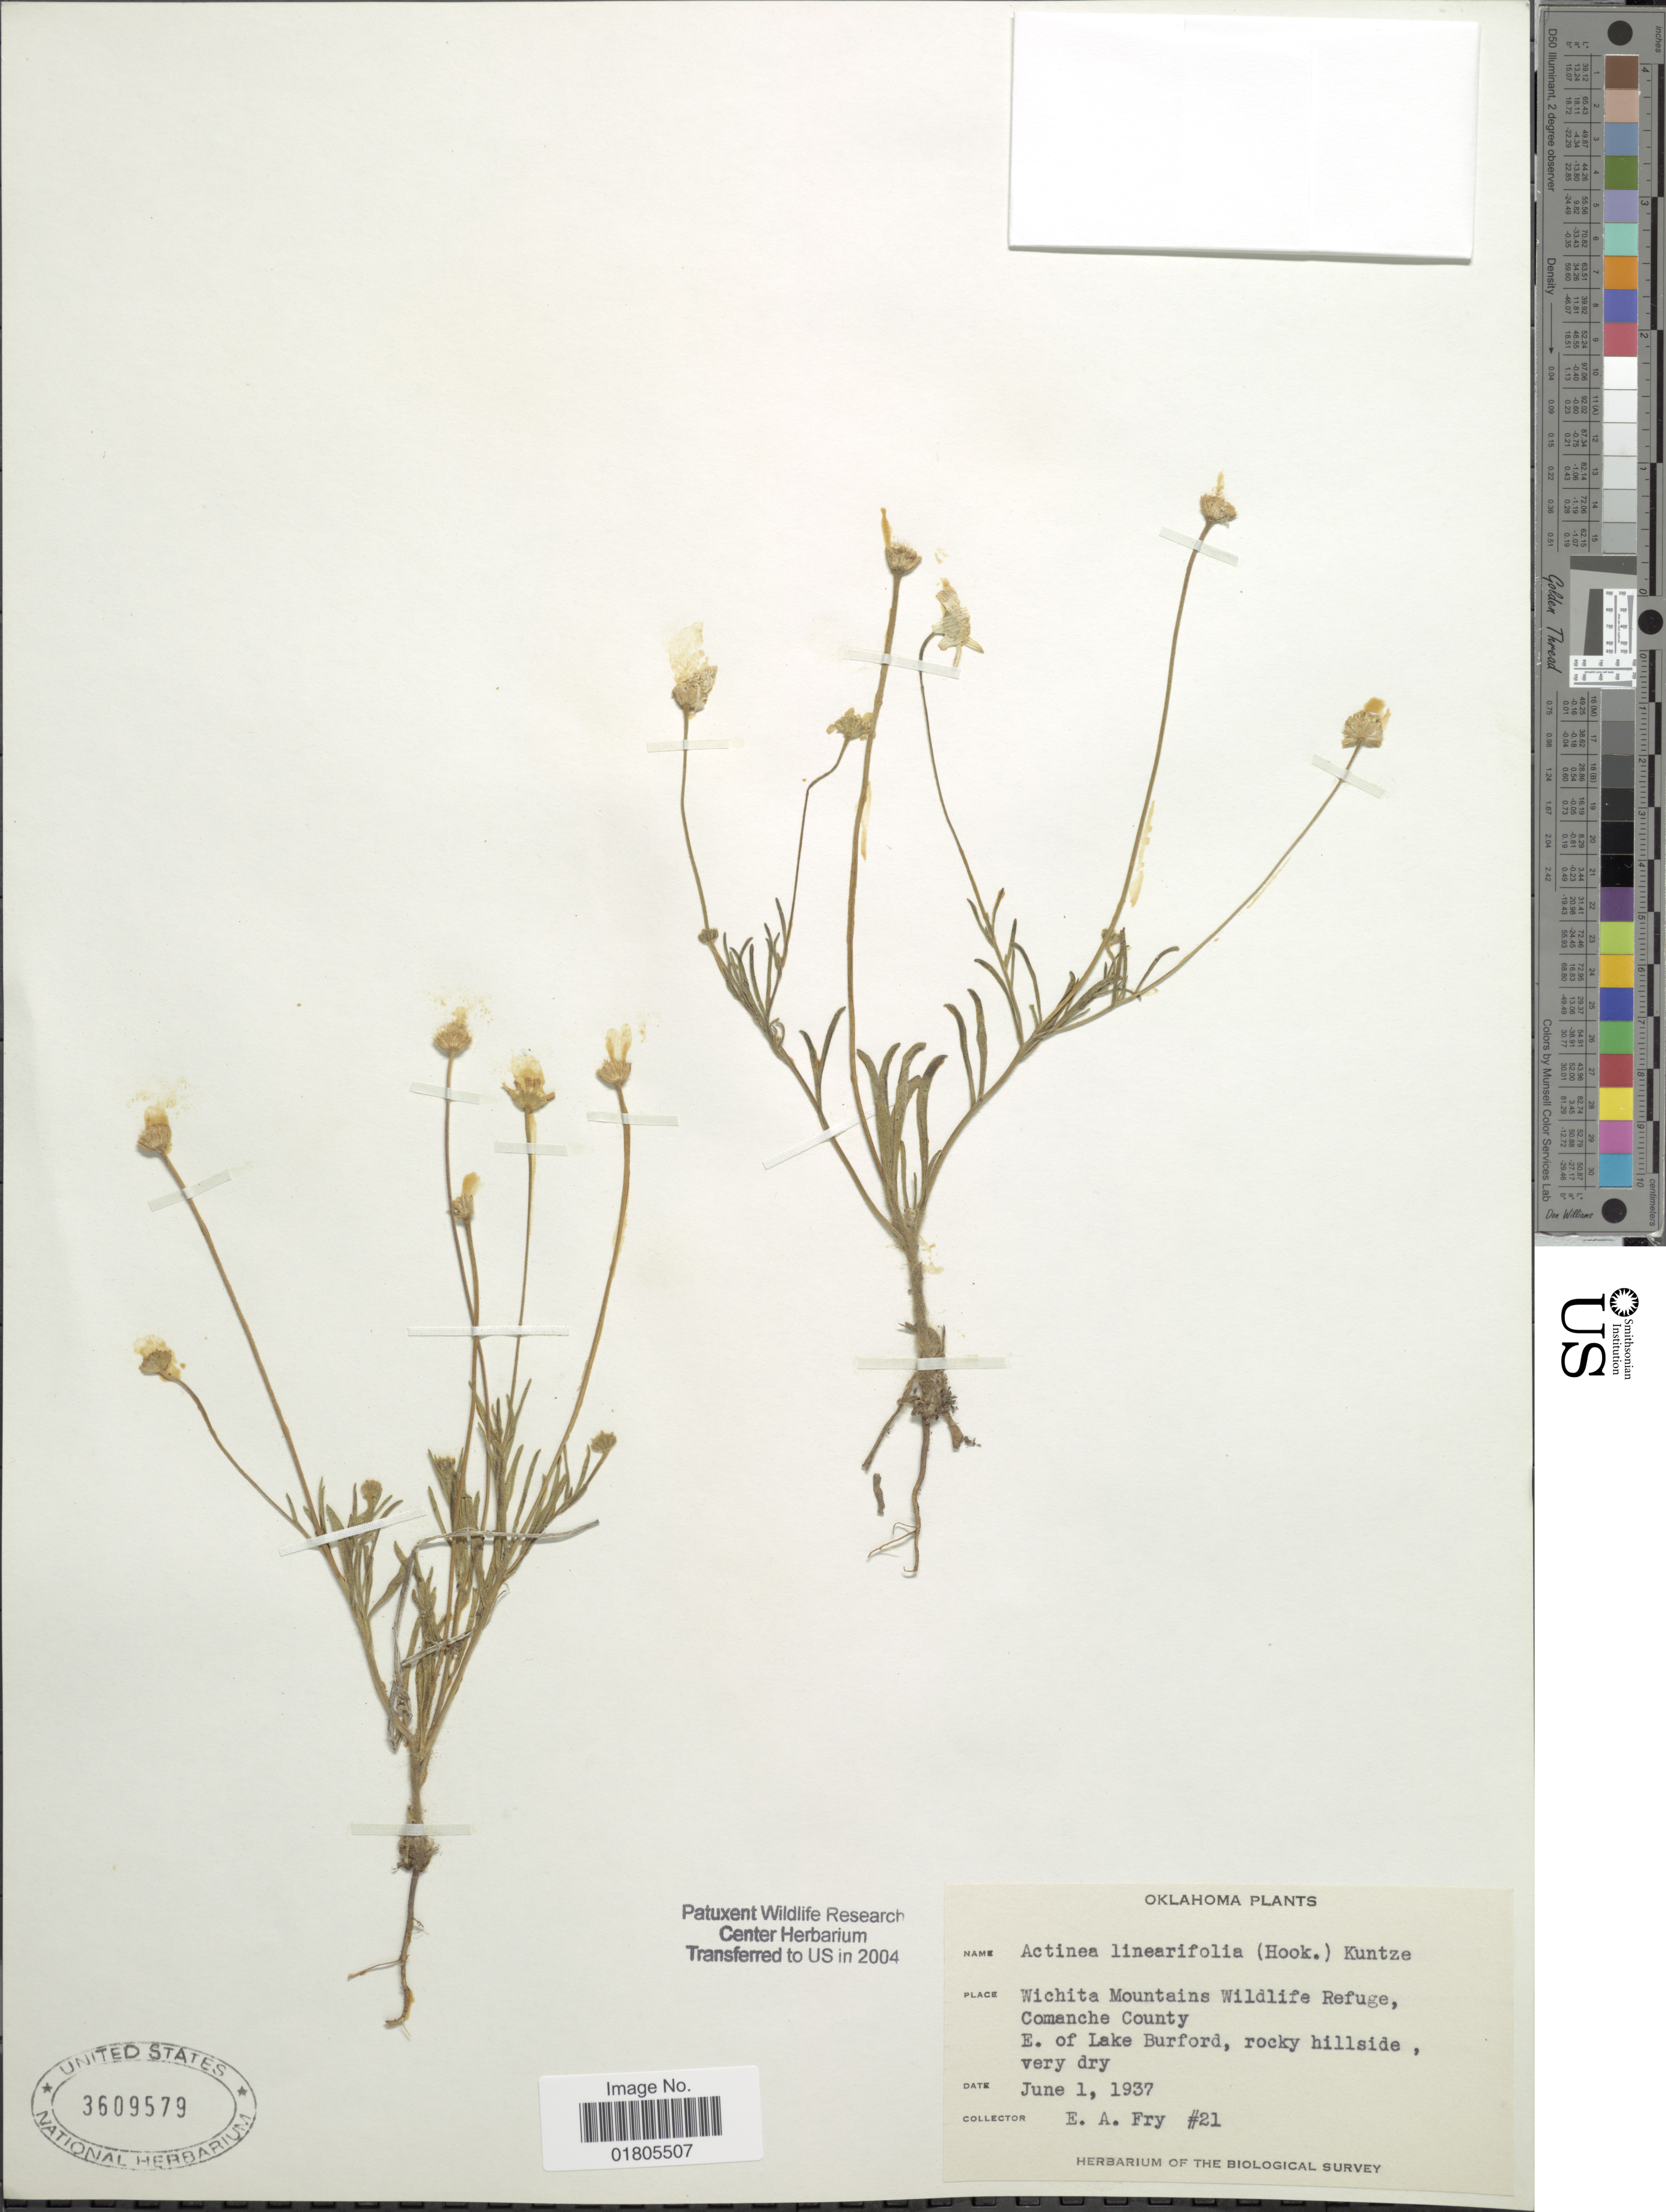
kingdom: Plantae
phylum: Tracheophyta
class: Magnoliopsida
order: Asterales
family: Asteraceae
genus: Actinea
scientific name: Actinea linearifolia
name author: (Hook.) Kuntze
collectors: E. Fry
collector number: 21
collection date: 1937-06-01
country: United States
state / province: Oklahoma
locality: Wichita Mountains Wildlife Refuge, Comanche County. E. of Lake Burford, rocky hillside, very dry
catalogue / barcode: US 3609579